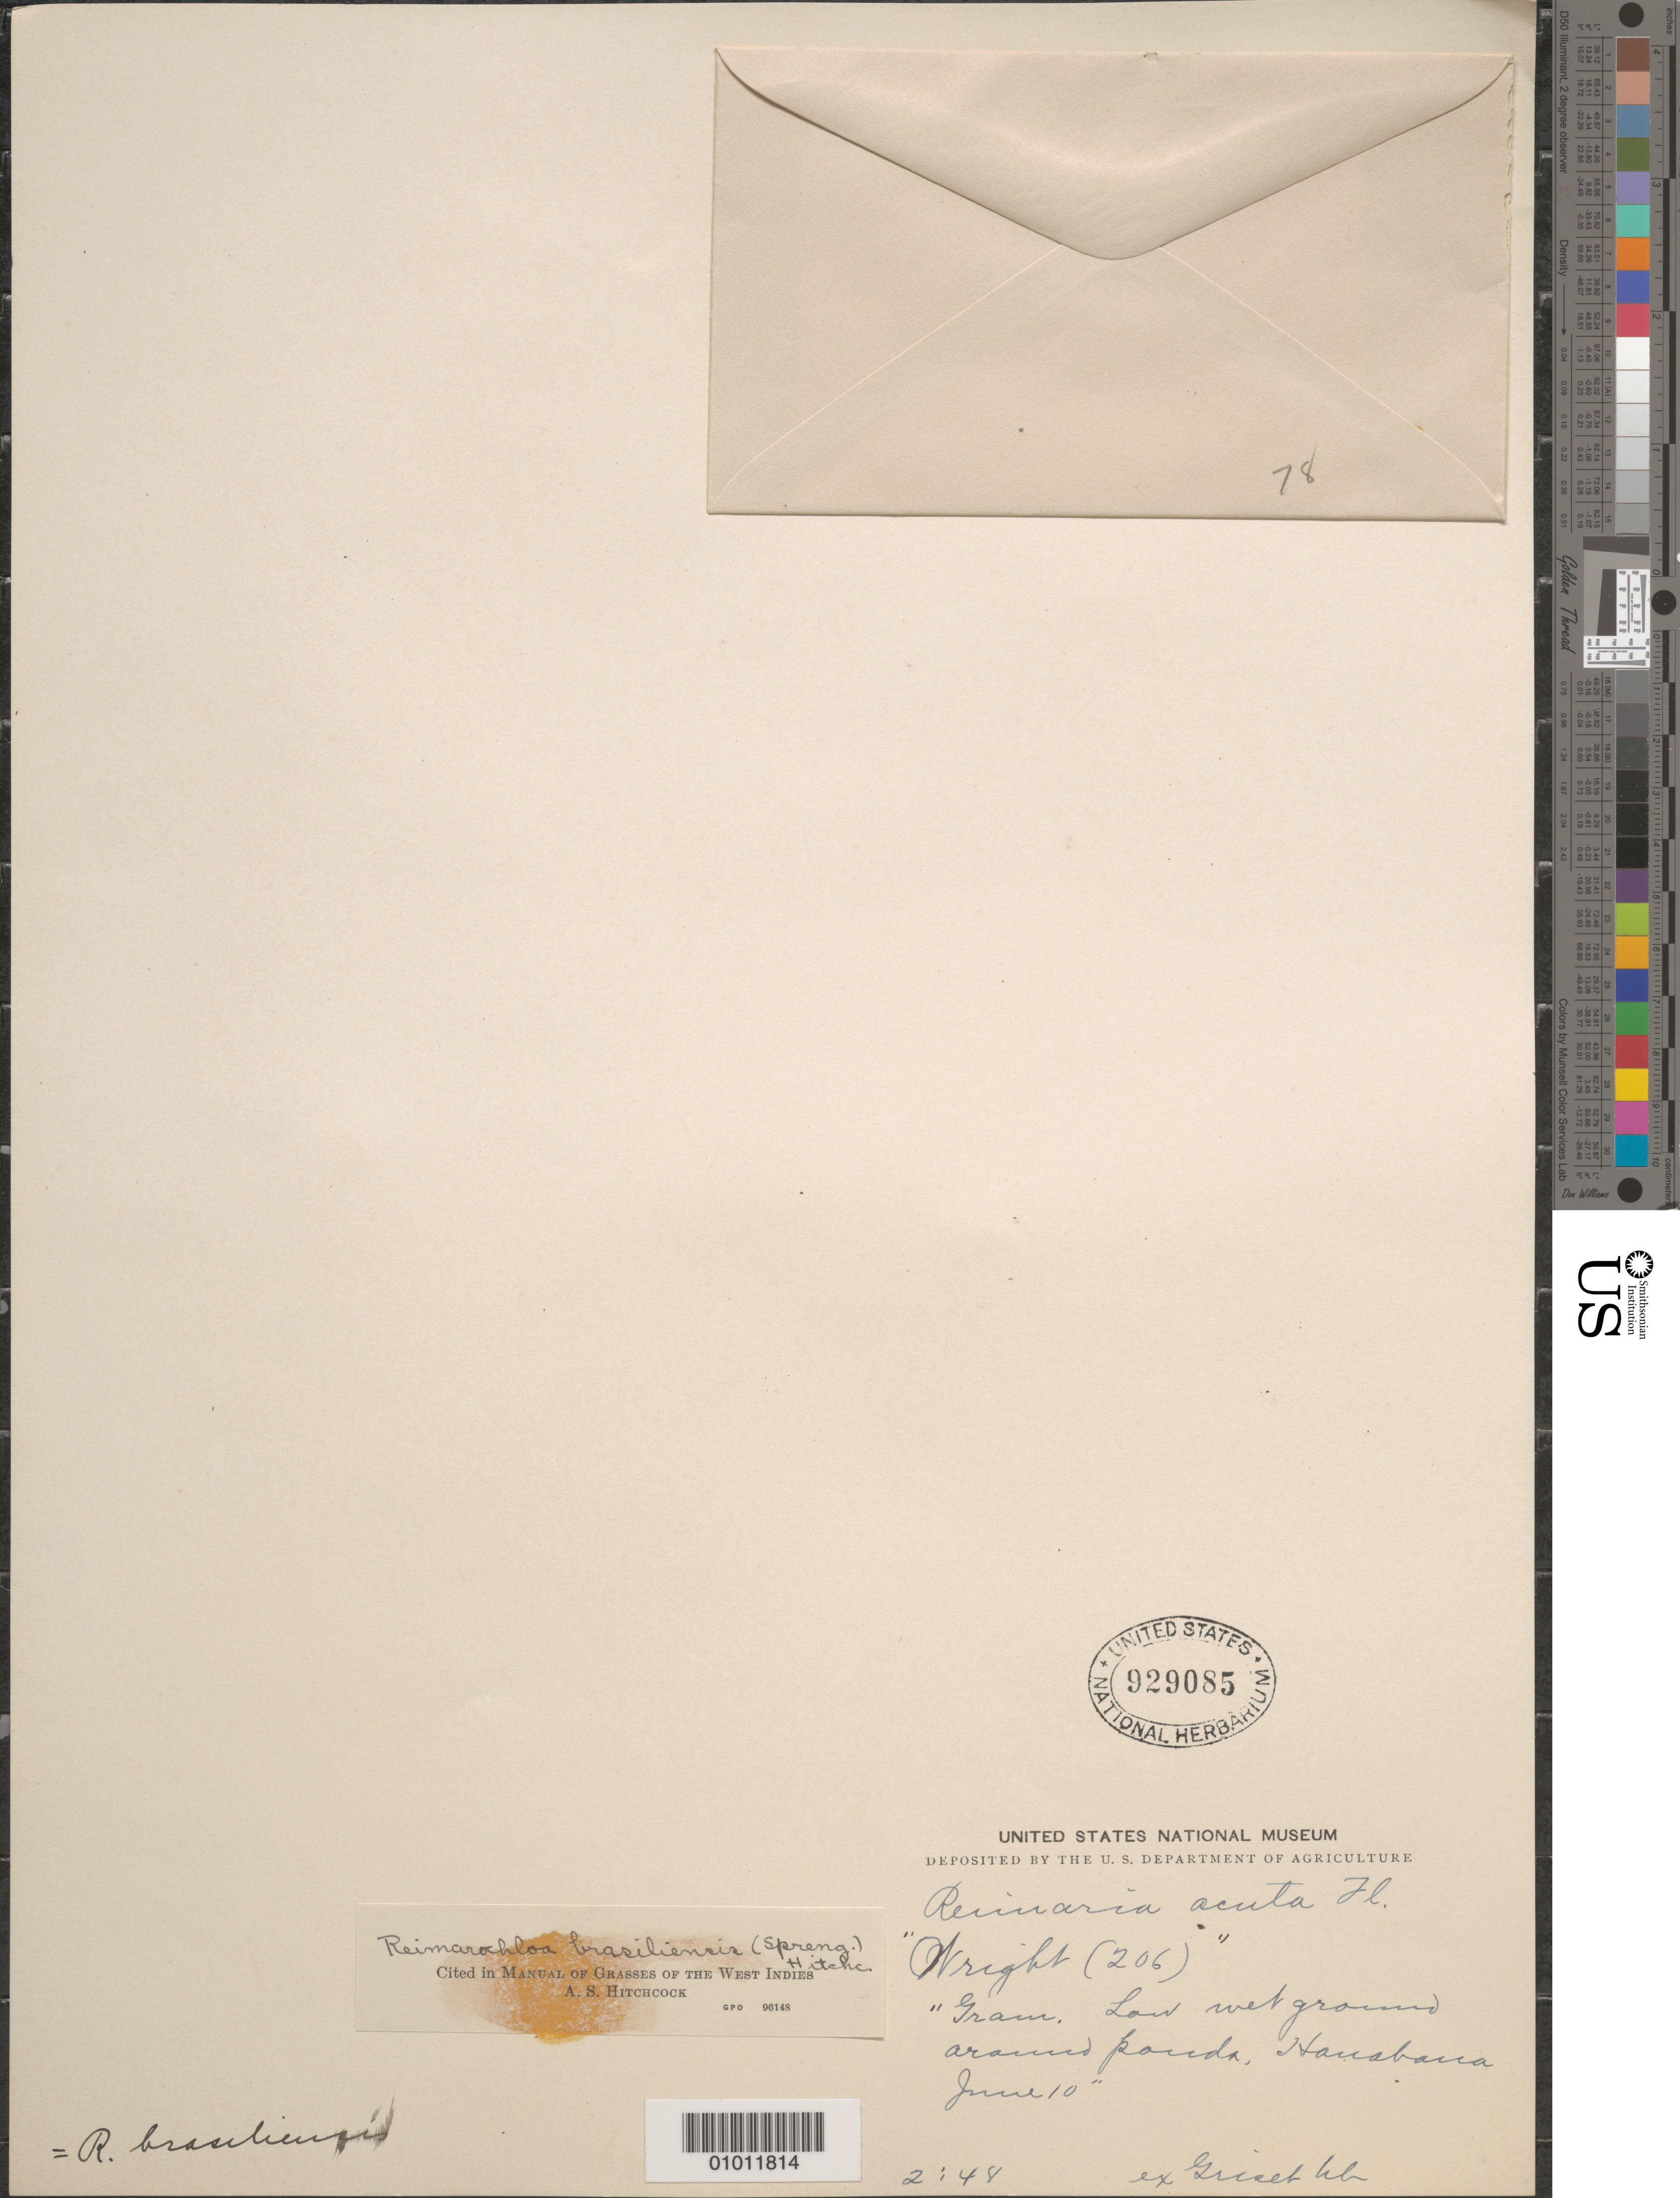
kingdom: Plantae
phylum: Tracheophyta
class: Liliopsida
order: Poales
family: Poaceae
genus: Reimarochloa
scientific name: Reimarochloa acuta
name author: (Flüggé) Hitchc.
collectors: C. Wright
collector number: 206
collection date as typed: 10 Jun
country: Cuba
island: Cuba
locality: Gram Low wet ground around ponds, Harrabarra (sp)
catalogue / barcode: US 92905